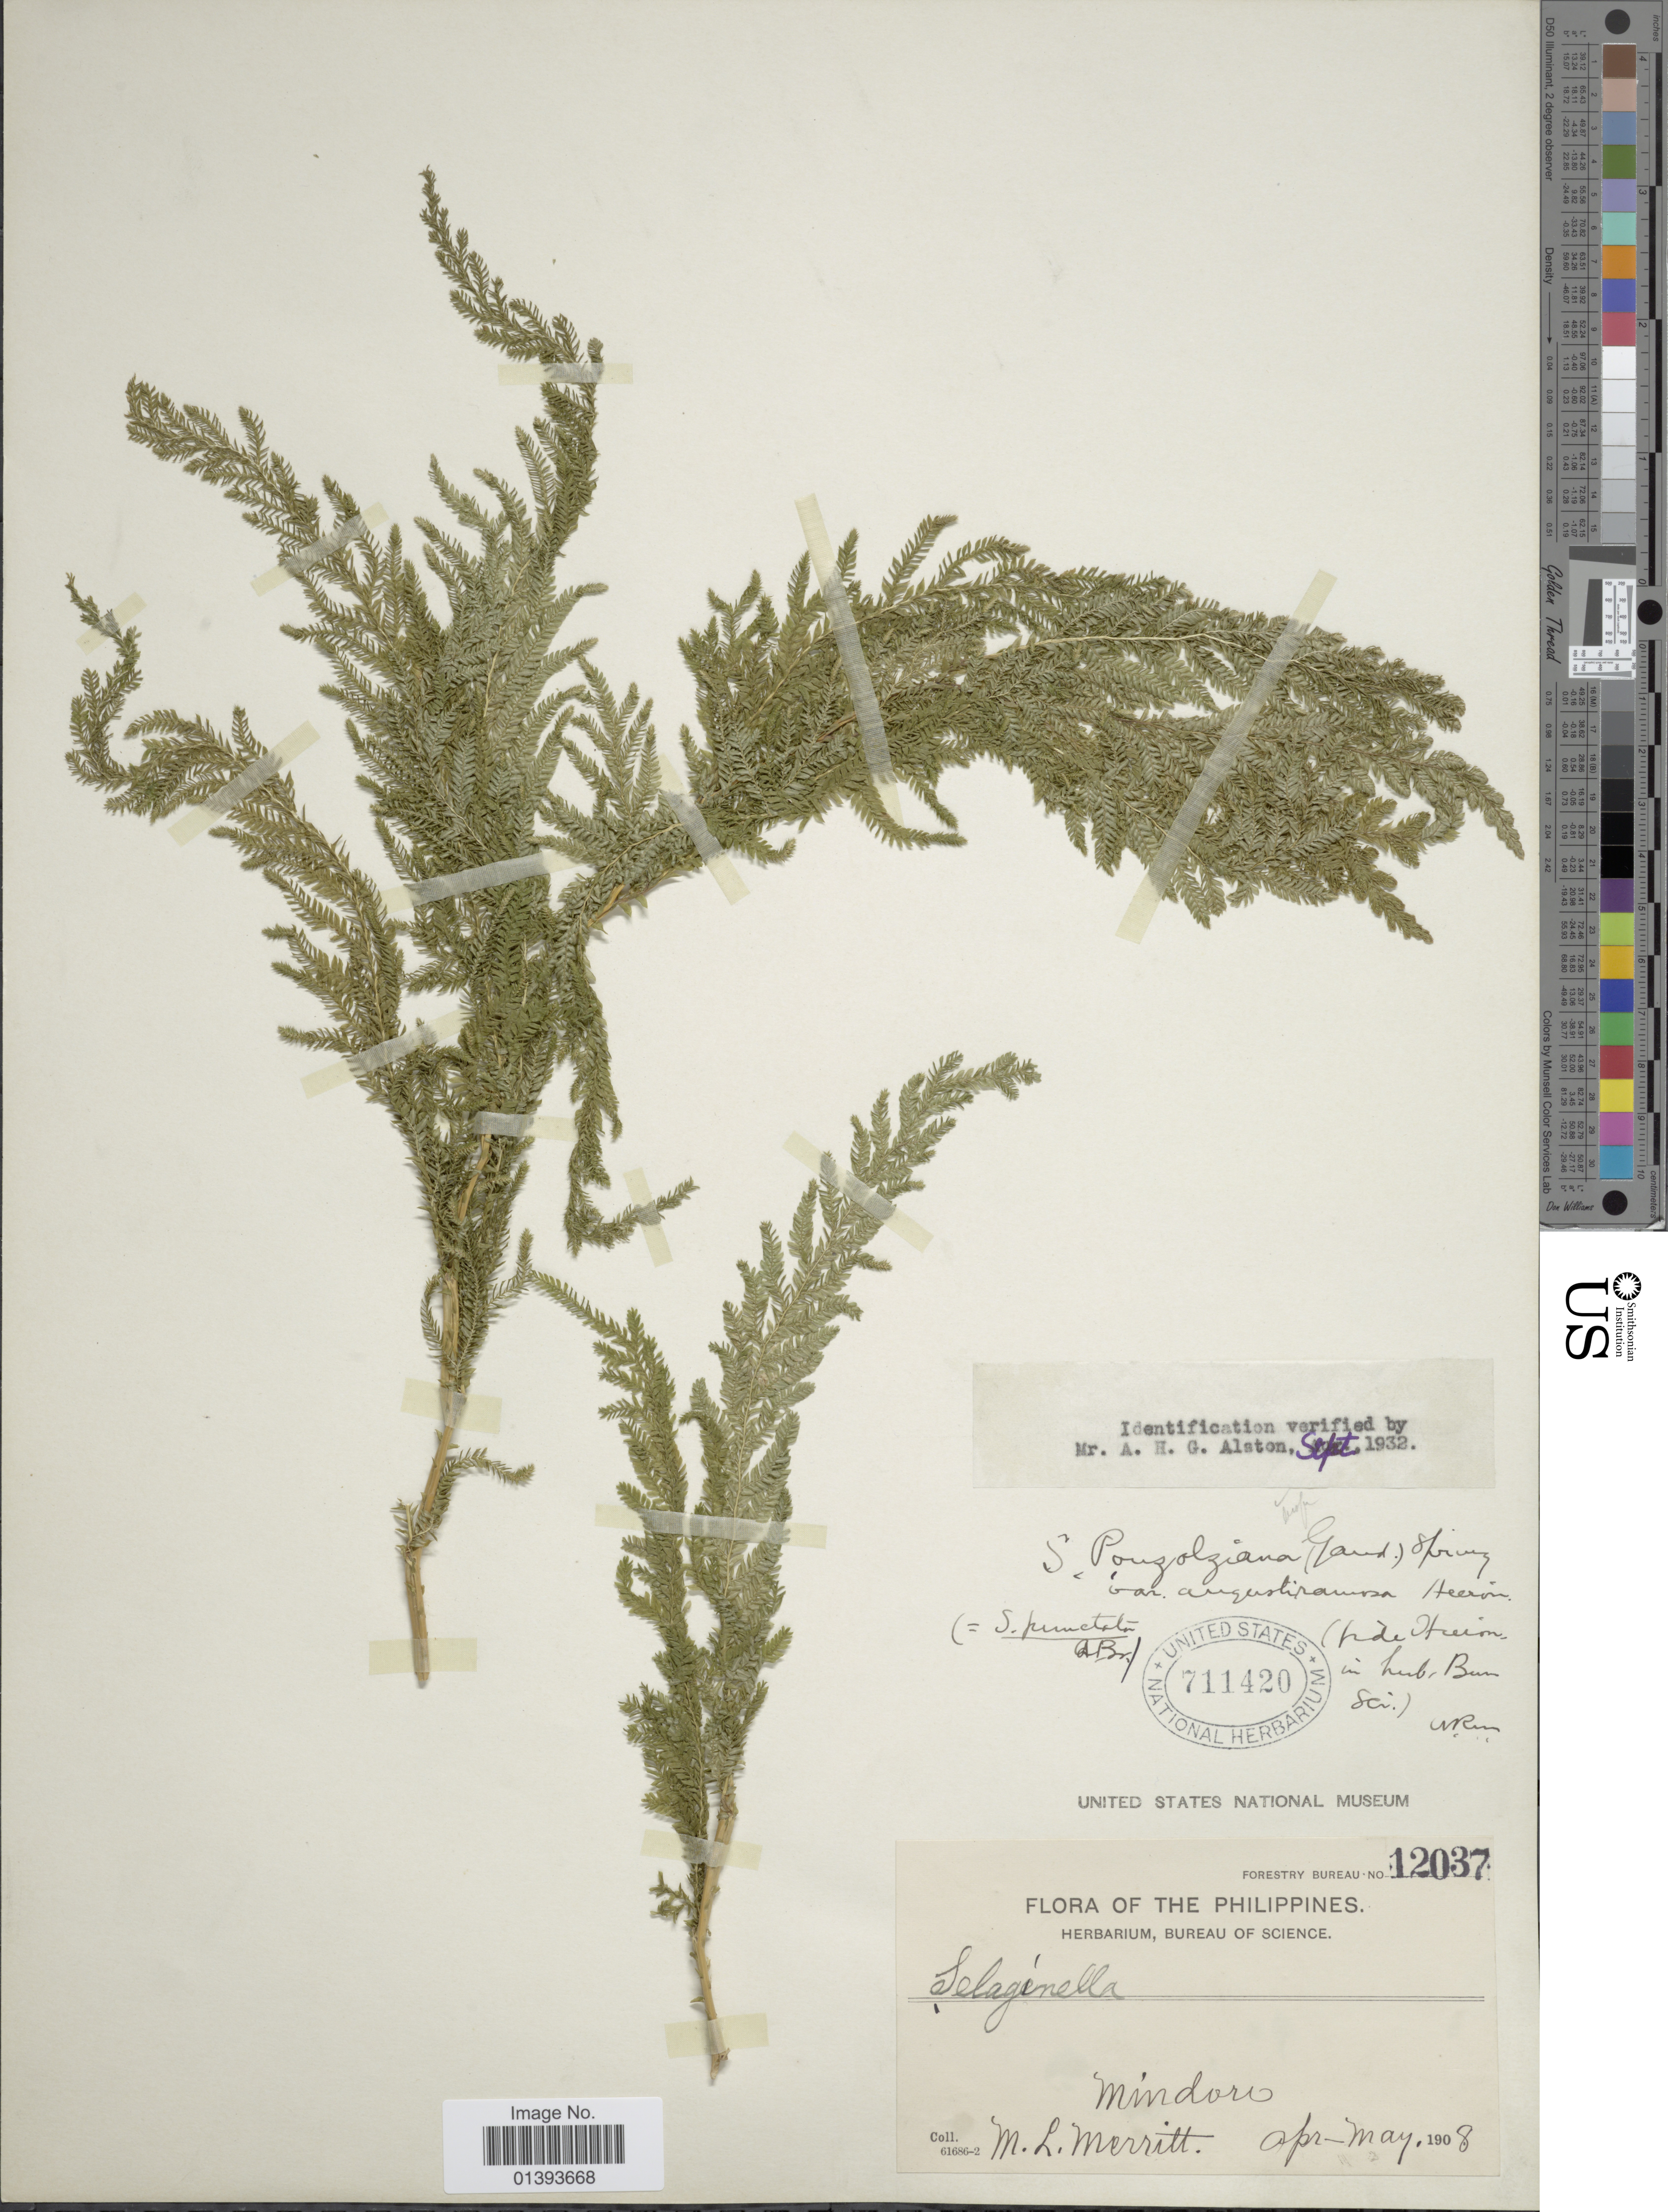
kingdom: Plantae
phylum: Tracheophyta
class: Lycopodiopsida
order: Selaginellales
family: Selaginellaceae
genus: Selaginella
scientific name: Selaginella delicatula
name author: (Desv.) Alston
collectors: M. L. Merritt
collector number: Forestry Bureau 12037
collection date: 1908-04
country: Philippines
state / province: Mimaropa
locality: Mindoro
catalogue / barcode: US 711420